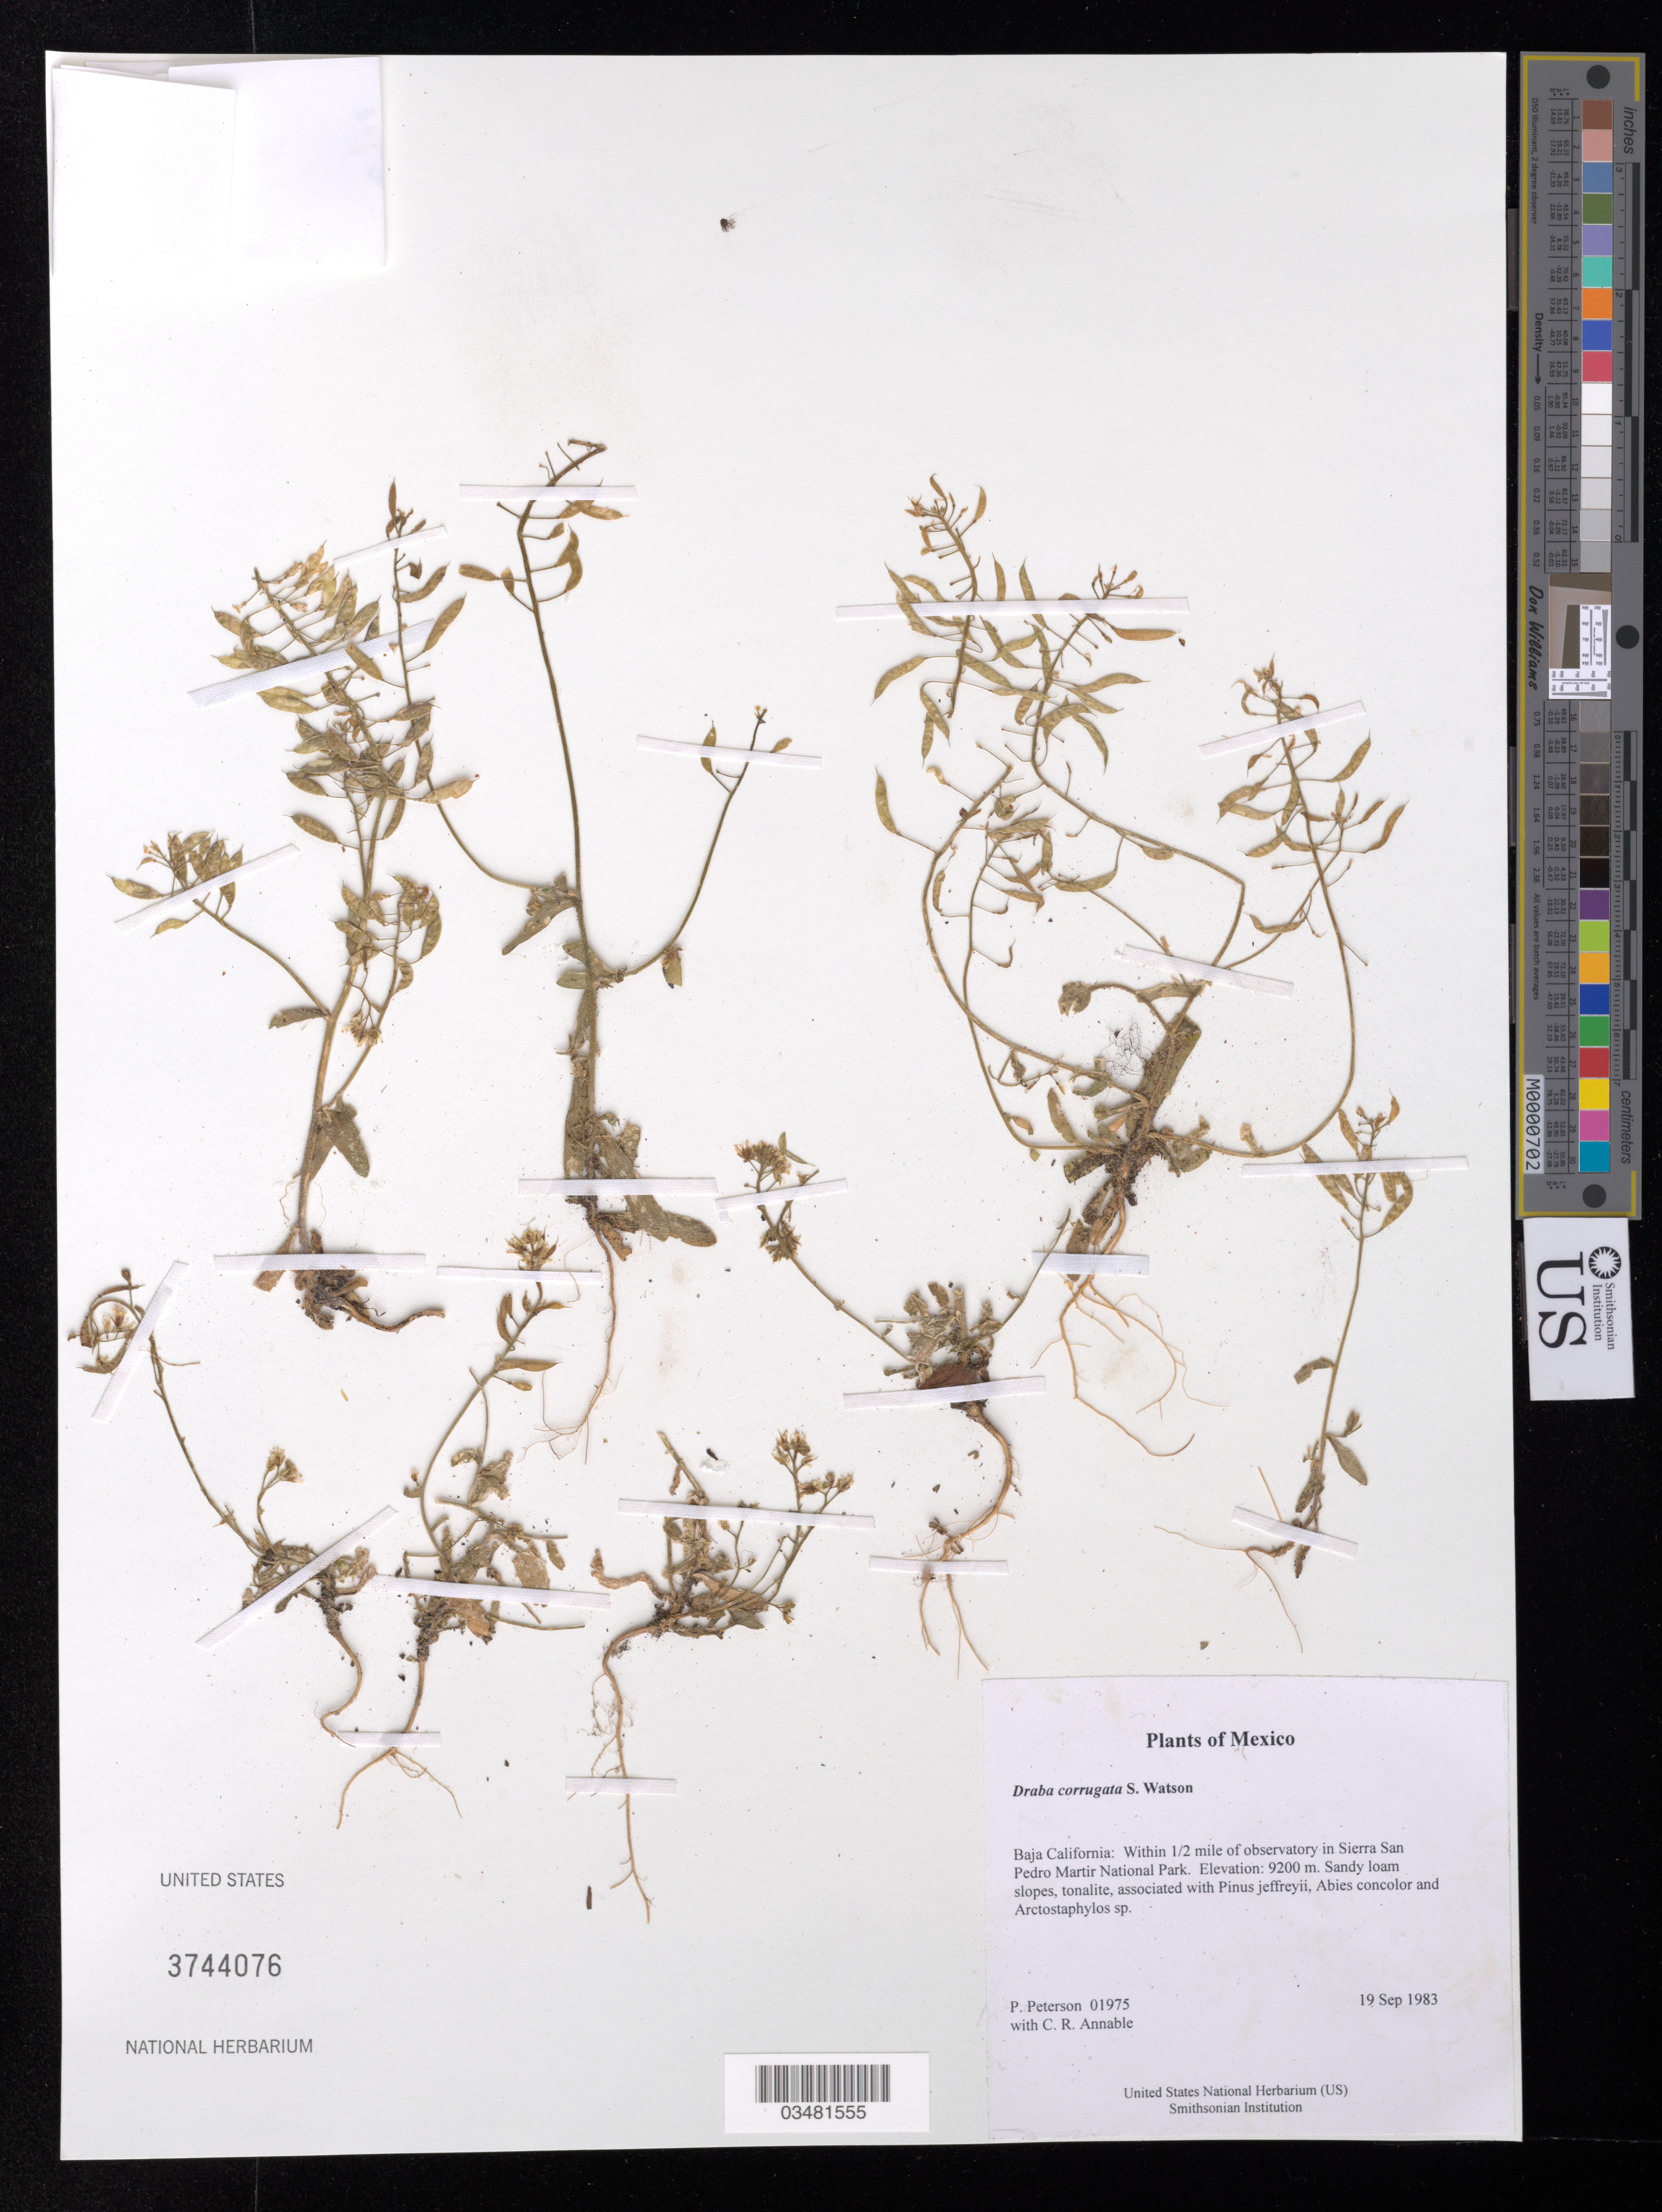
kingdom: Plantae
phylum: Tracheophyta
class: Magnoliopsida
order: Brassicales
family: Brassicaceae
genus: Draba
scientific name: Draba corrugata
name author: S. Watson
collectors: P. M. Peterson & C. R. Annable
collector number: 01975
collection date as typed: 19 Sep 1983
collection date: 1983-09-19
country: Mexico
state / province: Baja California Norte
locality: Within 1/2 mile of observatory in Sierra San Pedro Martir National Park.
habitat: Sandy loam slopes, tonalite, associated with Pinus jeffreyii, Abies concolor and Arctostaphylos sp.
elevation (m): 9200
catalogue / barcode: US 3744076